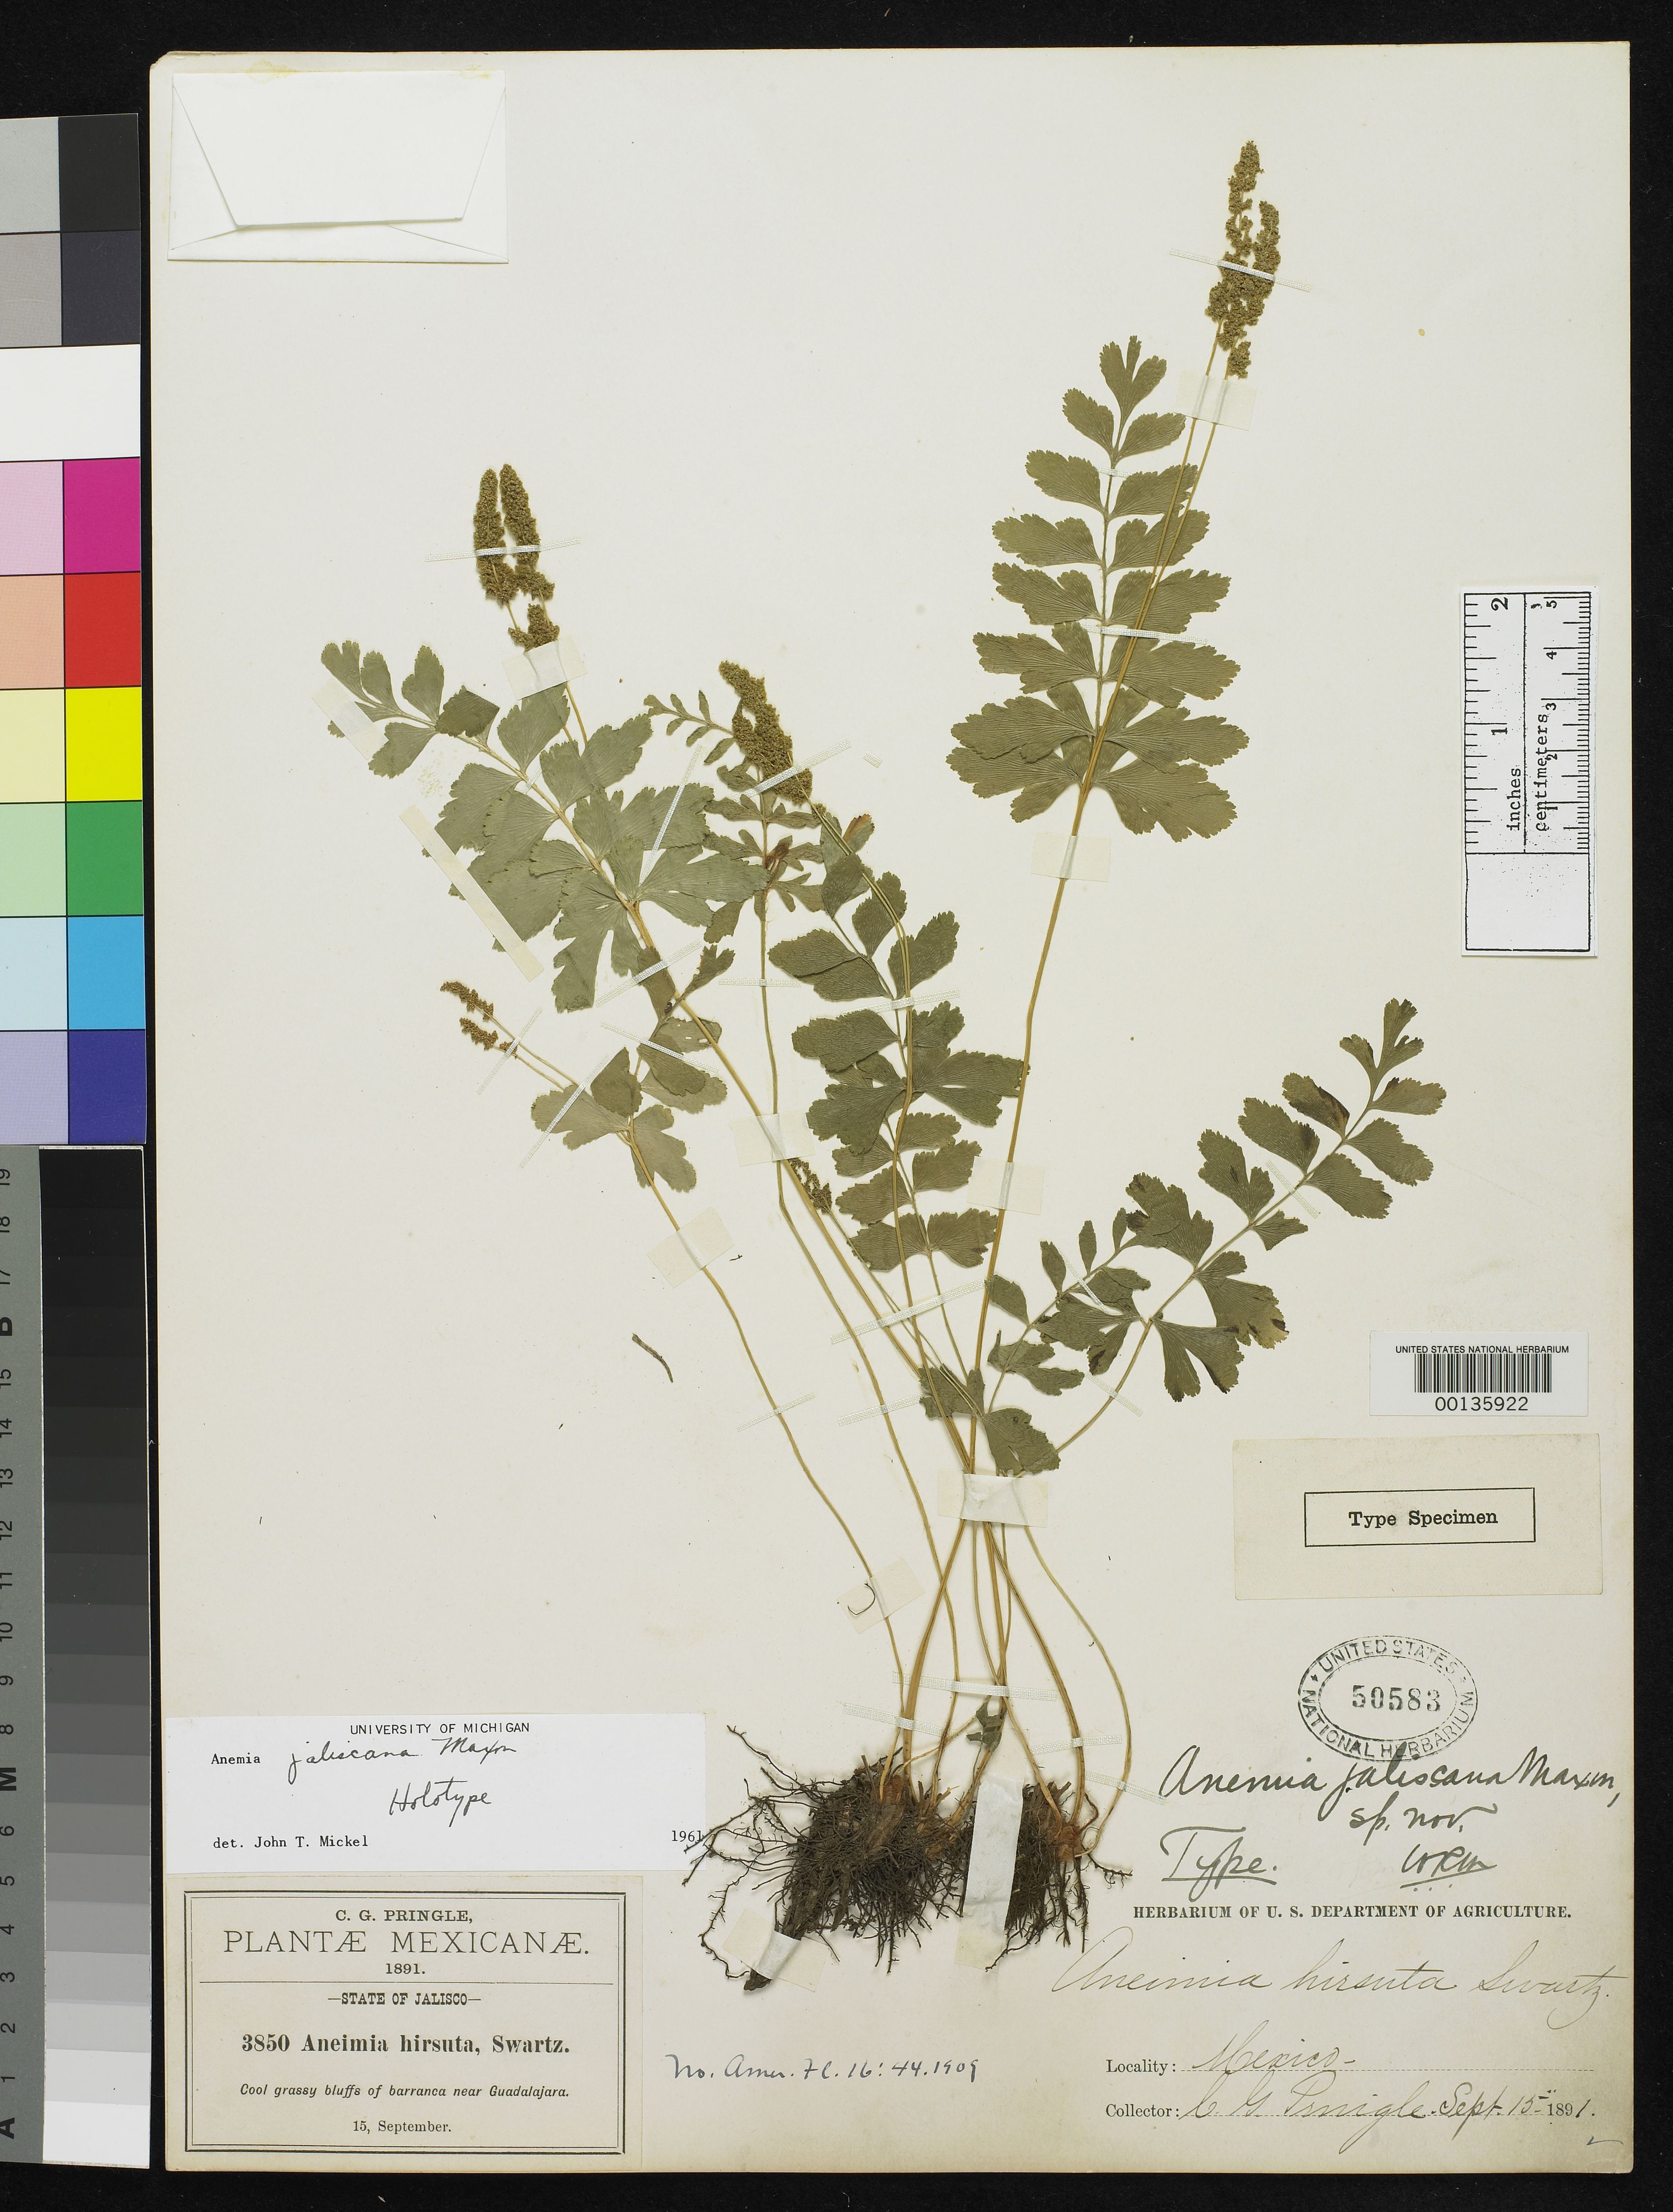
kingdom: Plantae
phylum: Tracheophyta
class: Polypodiopsida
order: Schizaeales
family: Anemiaceae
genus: Anemia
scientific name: Anemia jaliscana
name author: Maxon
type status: Holotype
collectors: C. G. Pringle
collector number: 3850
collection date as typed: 15 Sep 1891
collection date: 1891-09-15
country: Mexico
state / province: Jalisco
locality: Barranca near Guadalajara.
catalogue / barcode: US 50583